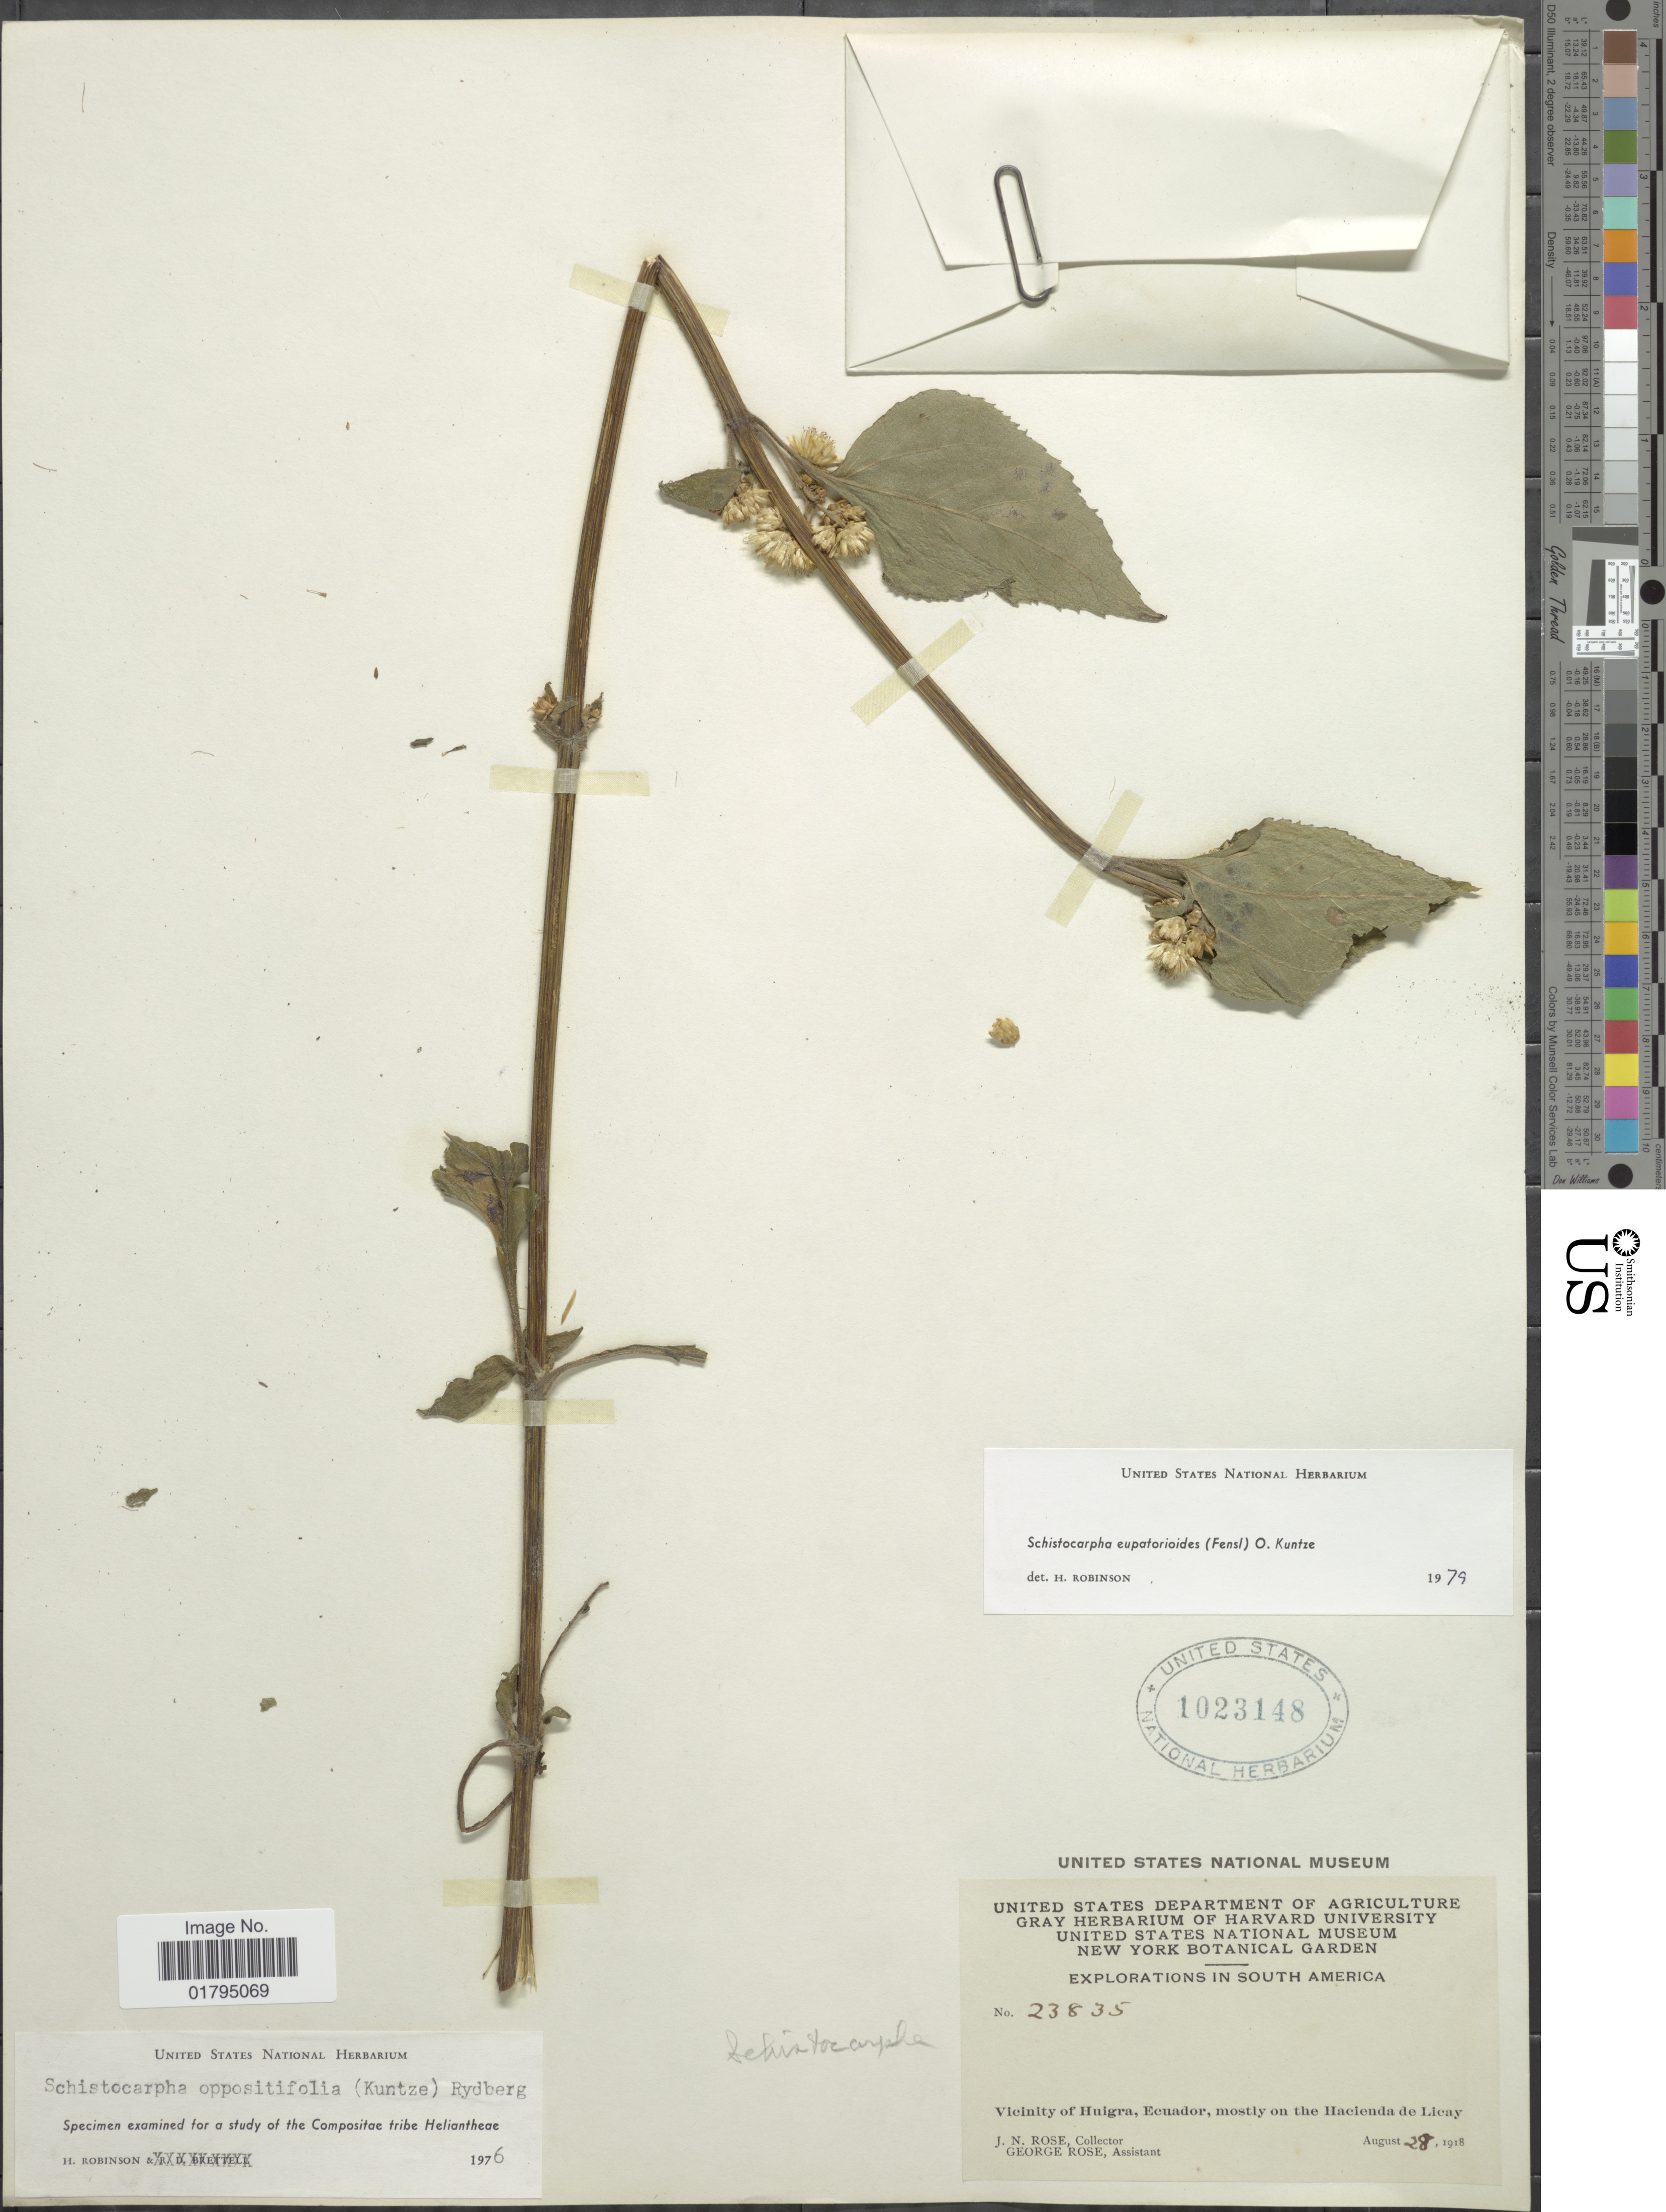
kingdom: Plantae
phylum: Tracheophyta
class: Magnoliopsida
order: Asterales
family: Asteraceae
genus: Schistocarpha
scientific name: Schistocarpha eupatorioides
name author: (Fenzl) Kuntze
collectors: J. N. Rose & G. Rose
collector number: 23835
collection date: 1918-08-28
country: Ecuador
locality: Vicinity of Huigra, Ecuador, mostly on the Hacienda de Licay.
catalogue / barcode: US 1023148